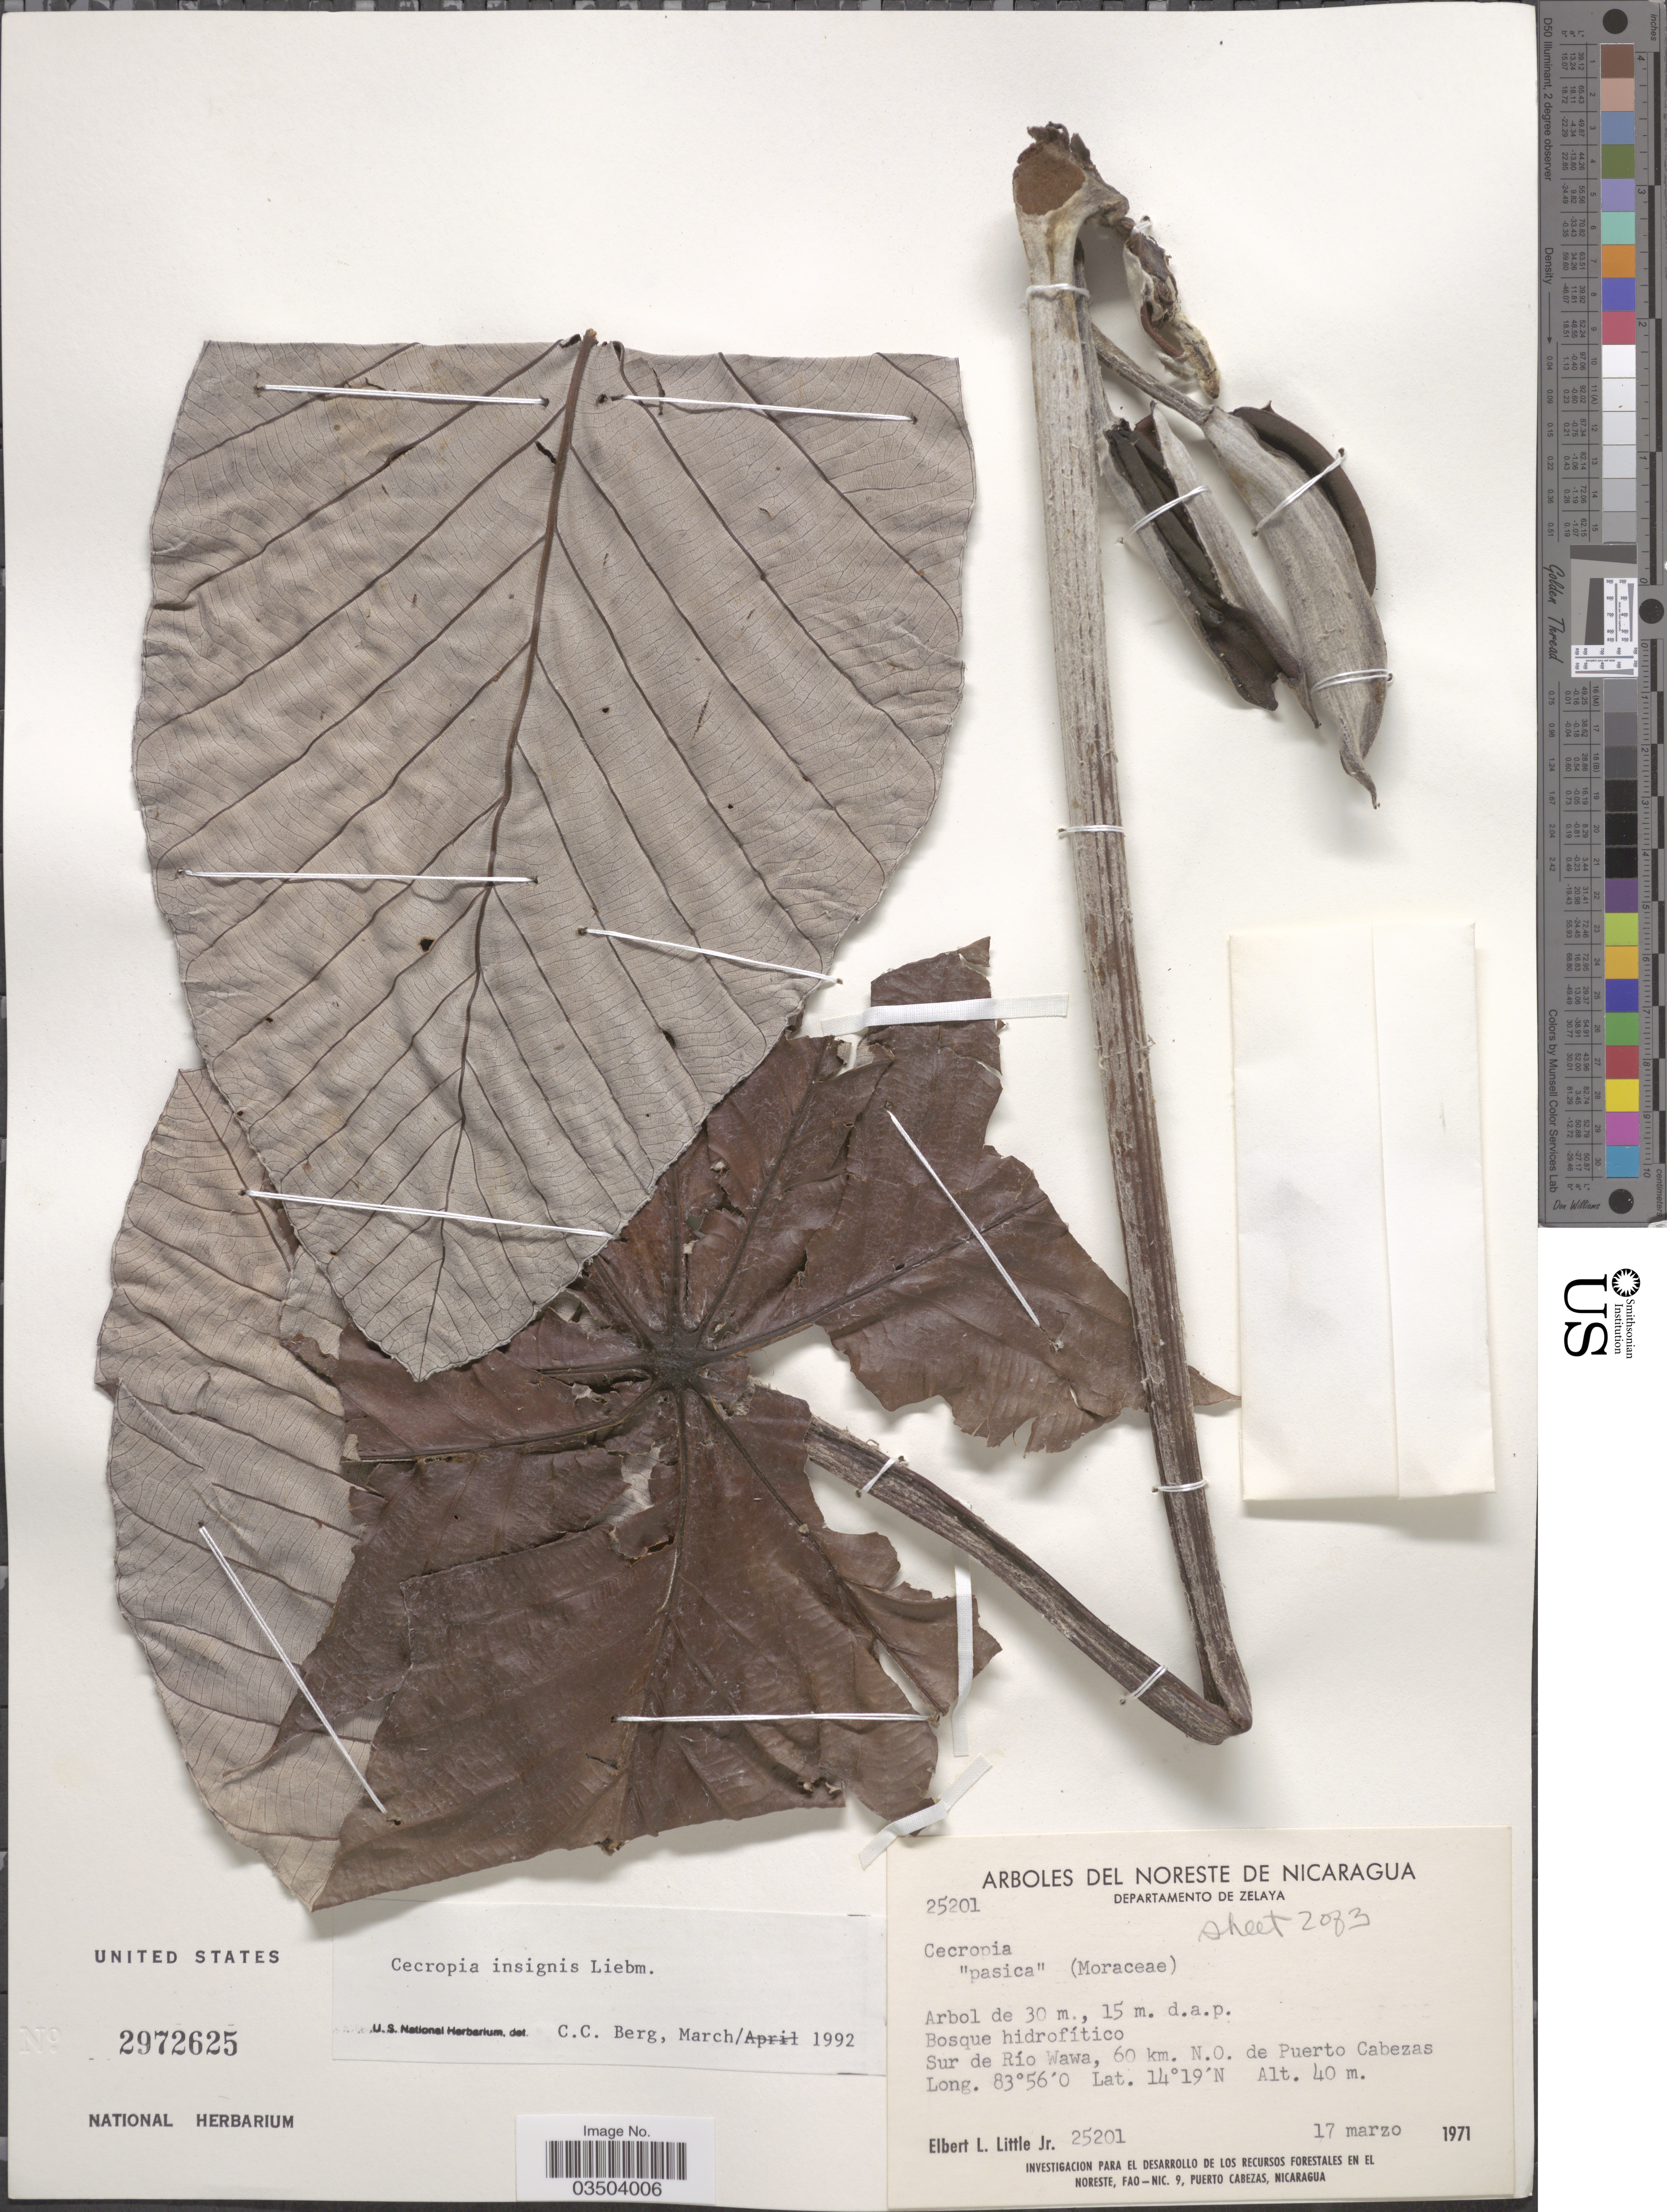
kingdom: Plantae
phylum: Tracheophyta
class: Magnoliopsida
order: Rosales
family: Urticaceae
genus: Cecropia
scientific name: Cecropia insignis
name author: Liebm.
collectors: E. L. Little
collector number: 25201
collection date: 1971-03-17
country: Nicaragua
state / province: Atlántico Norte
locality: Noreste de Nicaragua. Departamento de Zelaya. Sur de Río Wawa, 60 km. N.O. de Puerto Cabezas.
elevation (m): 40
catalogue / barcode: US 2972625